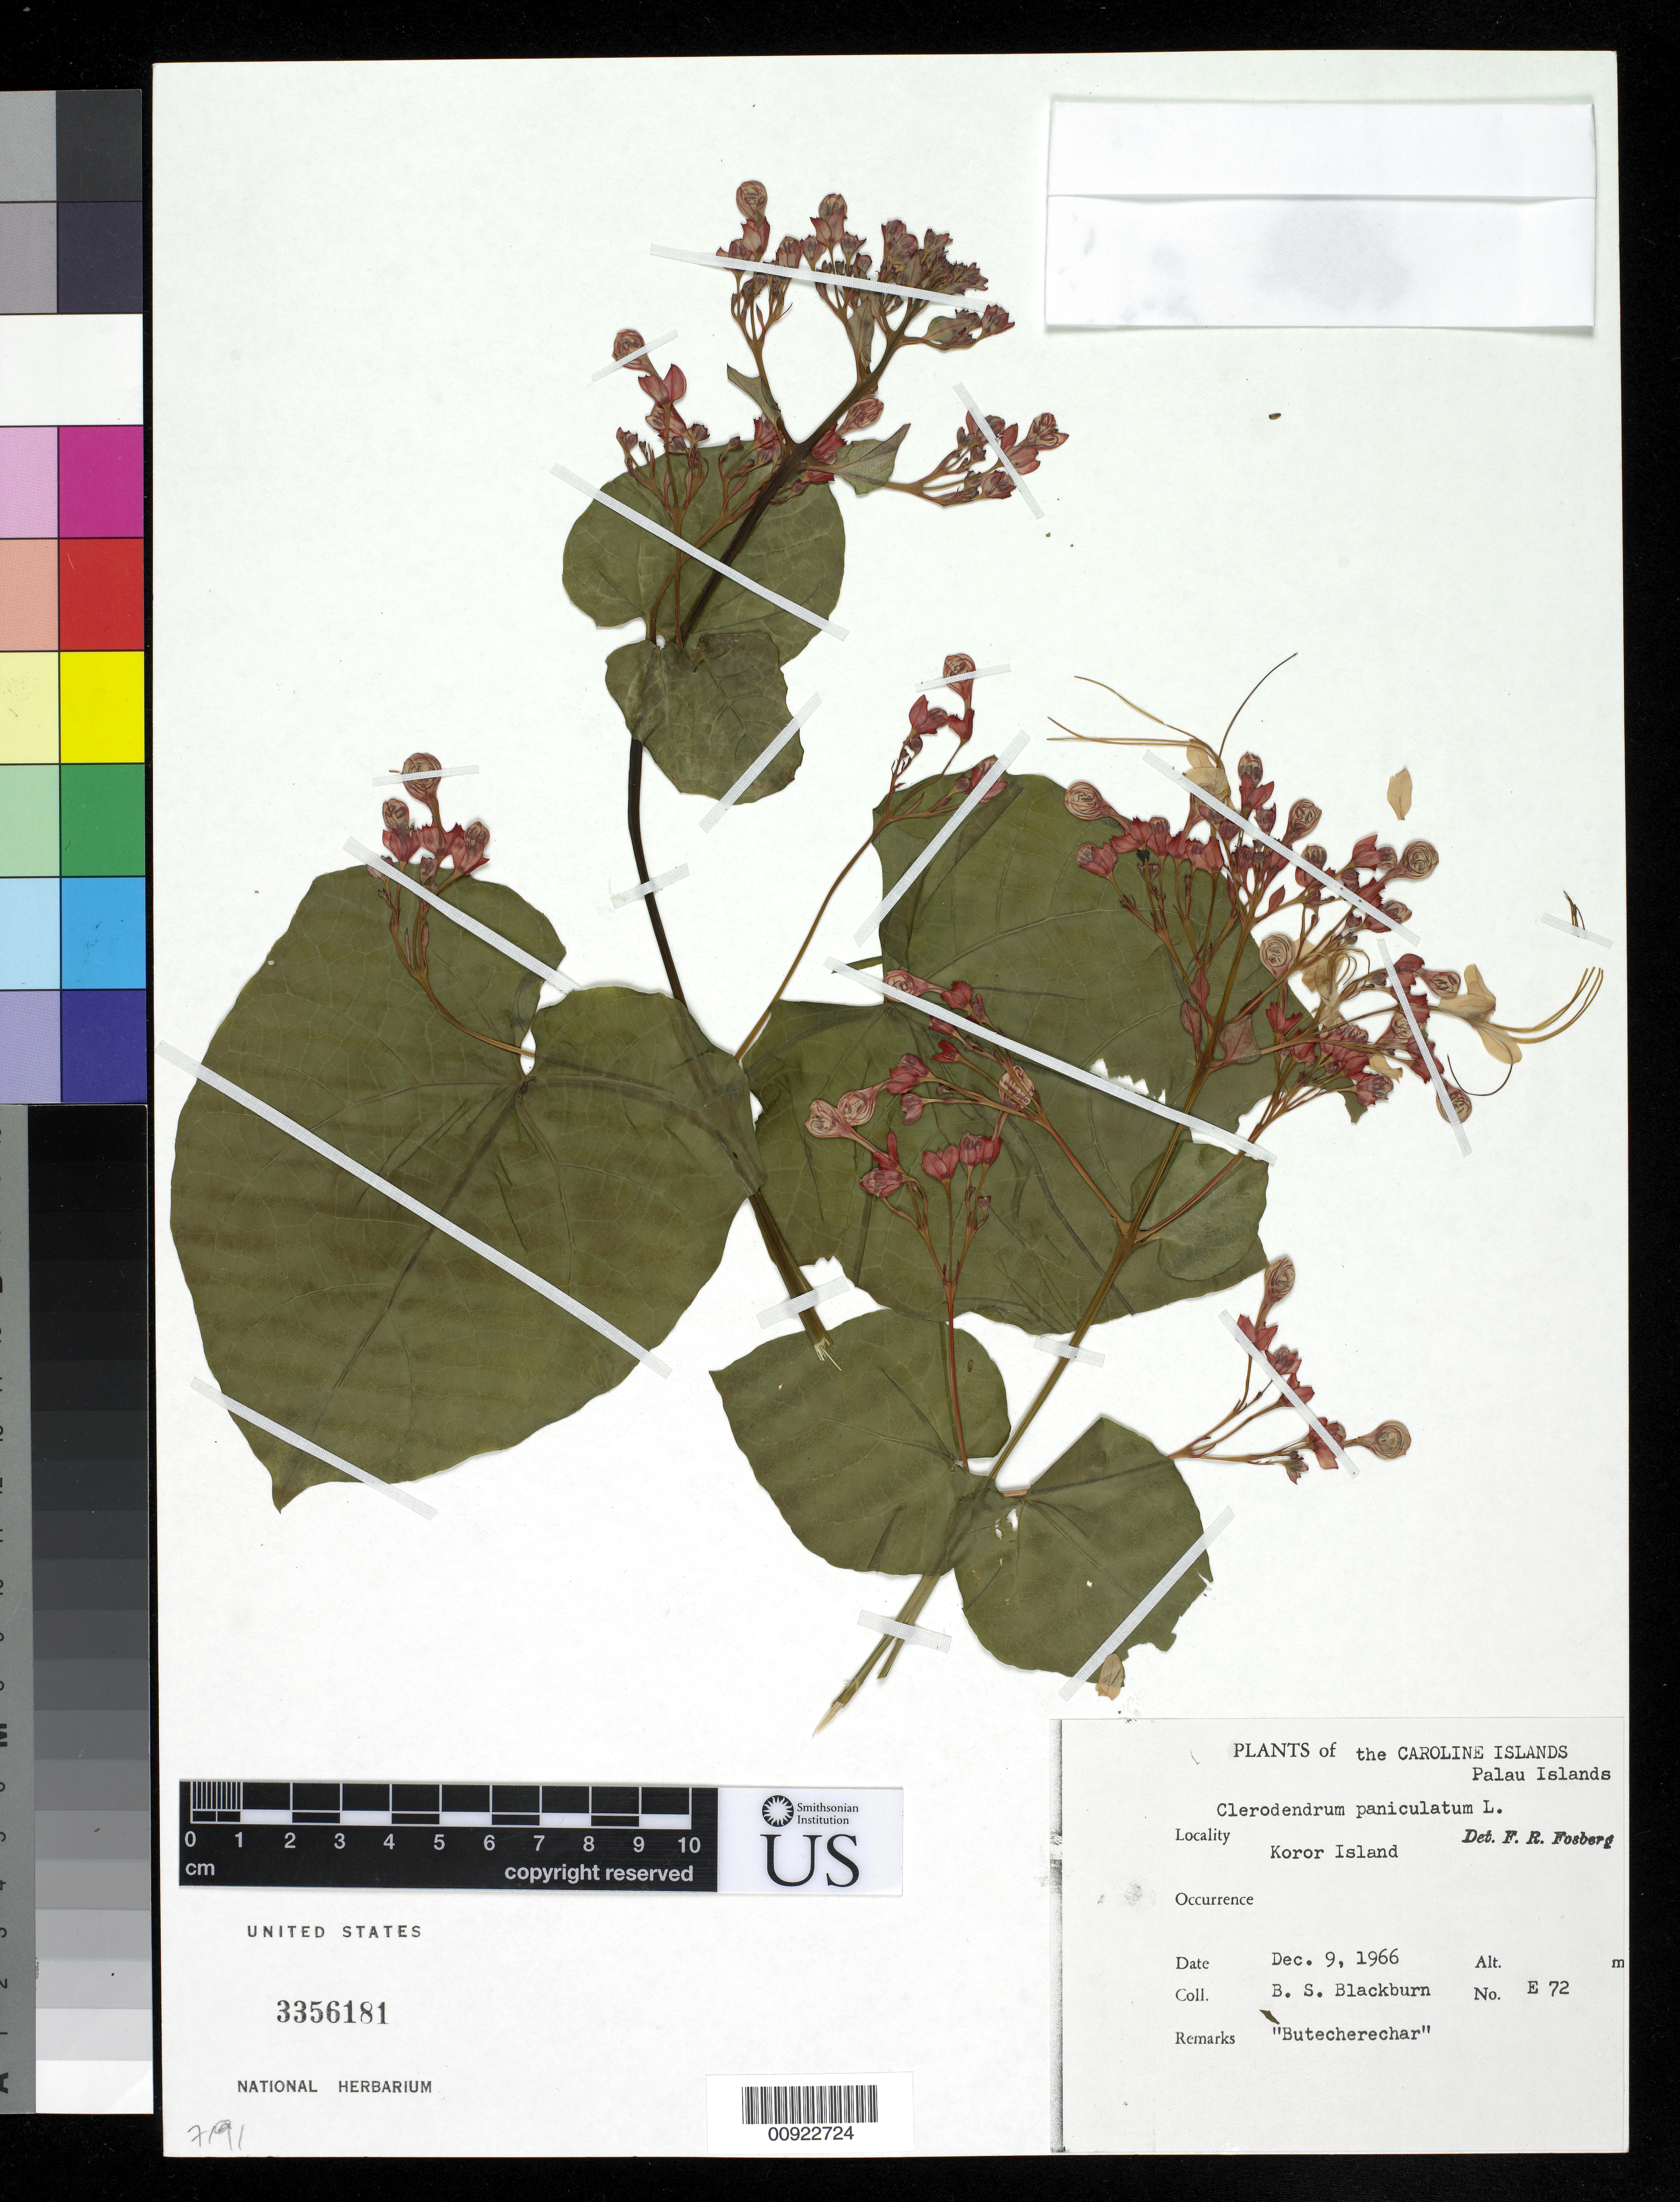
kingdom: Plantae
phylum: Tracheophyta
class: Magnoliopsida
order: Lamiales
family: Lamiaceae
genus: Clerodendrum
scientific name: Clerodendrum paniculatum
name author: L.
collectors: M. V. Falanruw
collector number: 72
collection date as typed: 21 Feb 1992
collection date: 1992-02-21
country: Micronesia, Federated States of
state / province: Yap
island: Yap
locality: Makiy Village, along path through forest.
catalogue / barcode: US 3356181